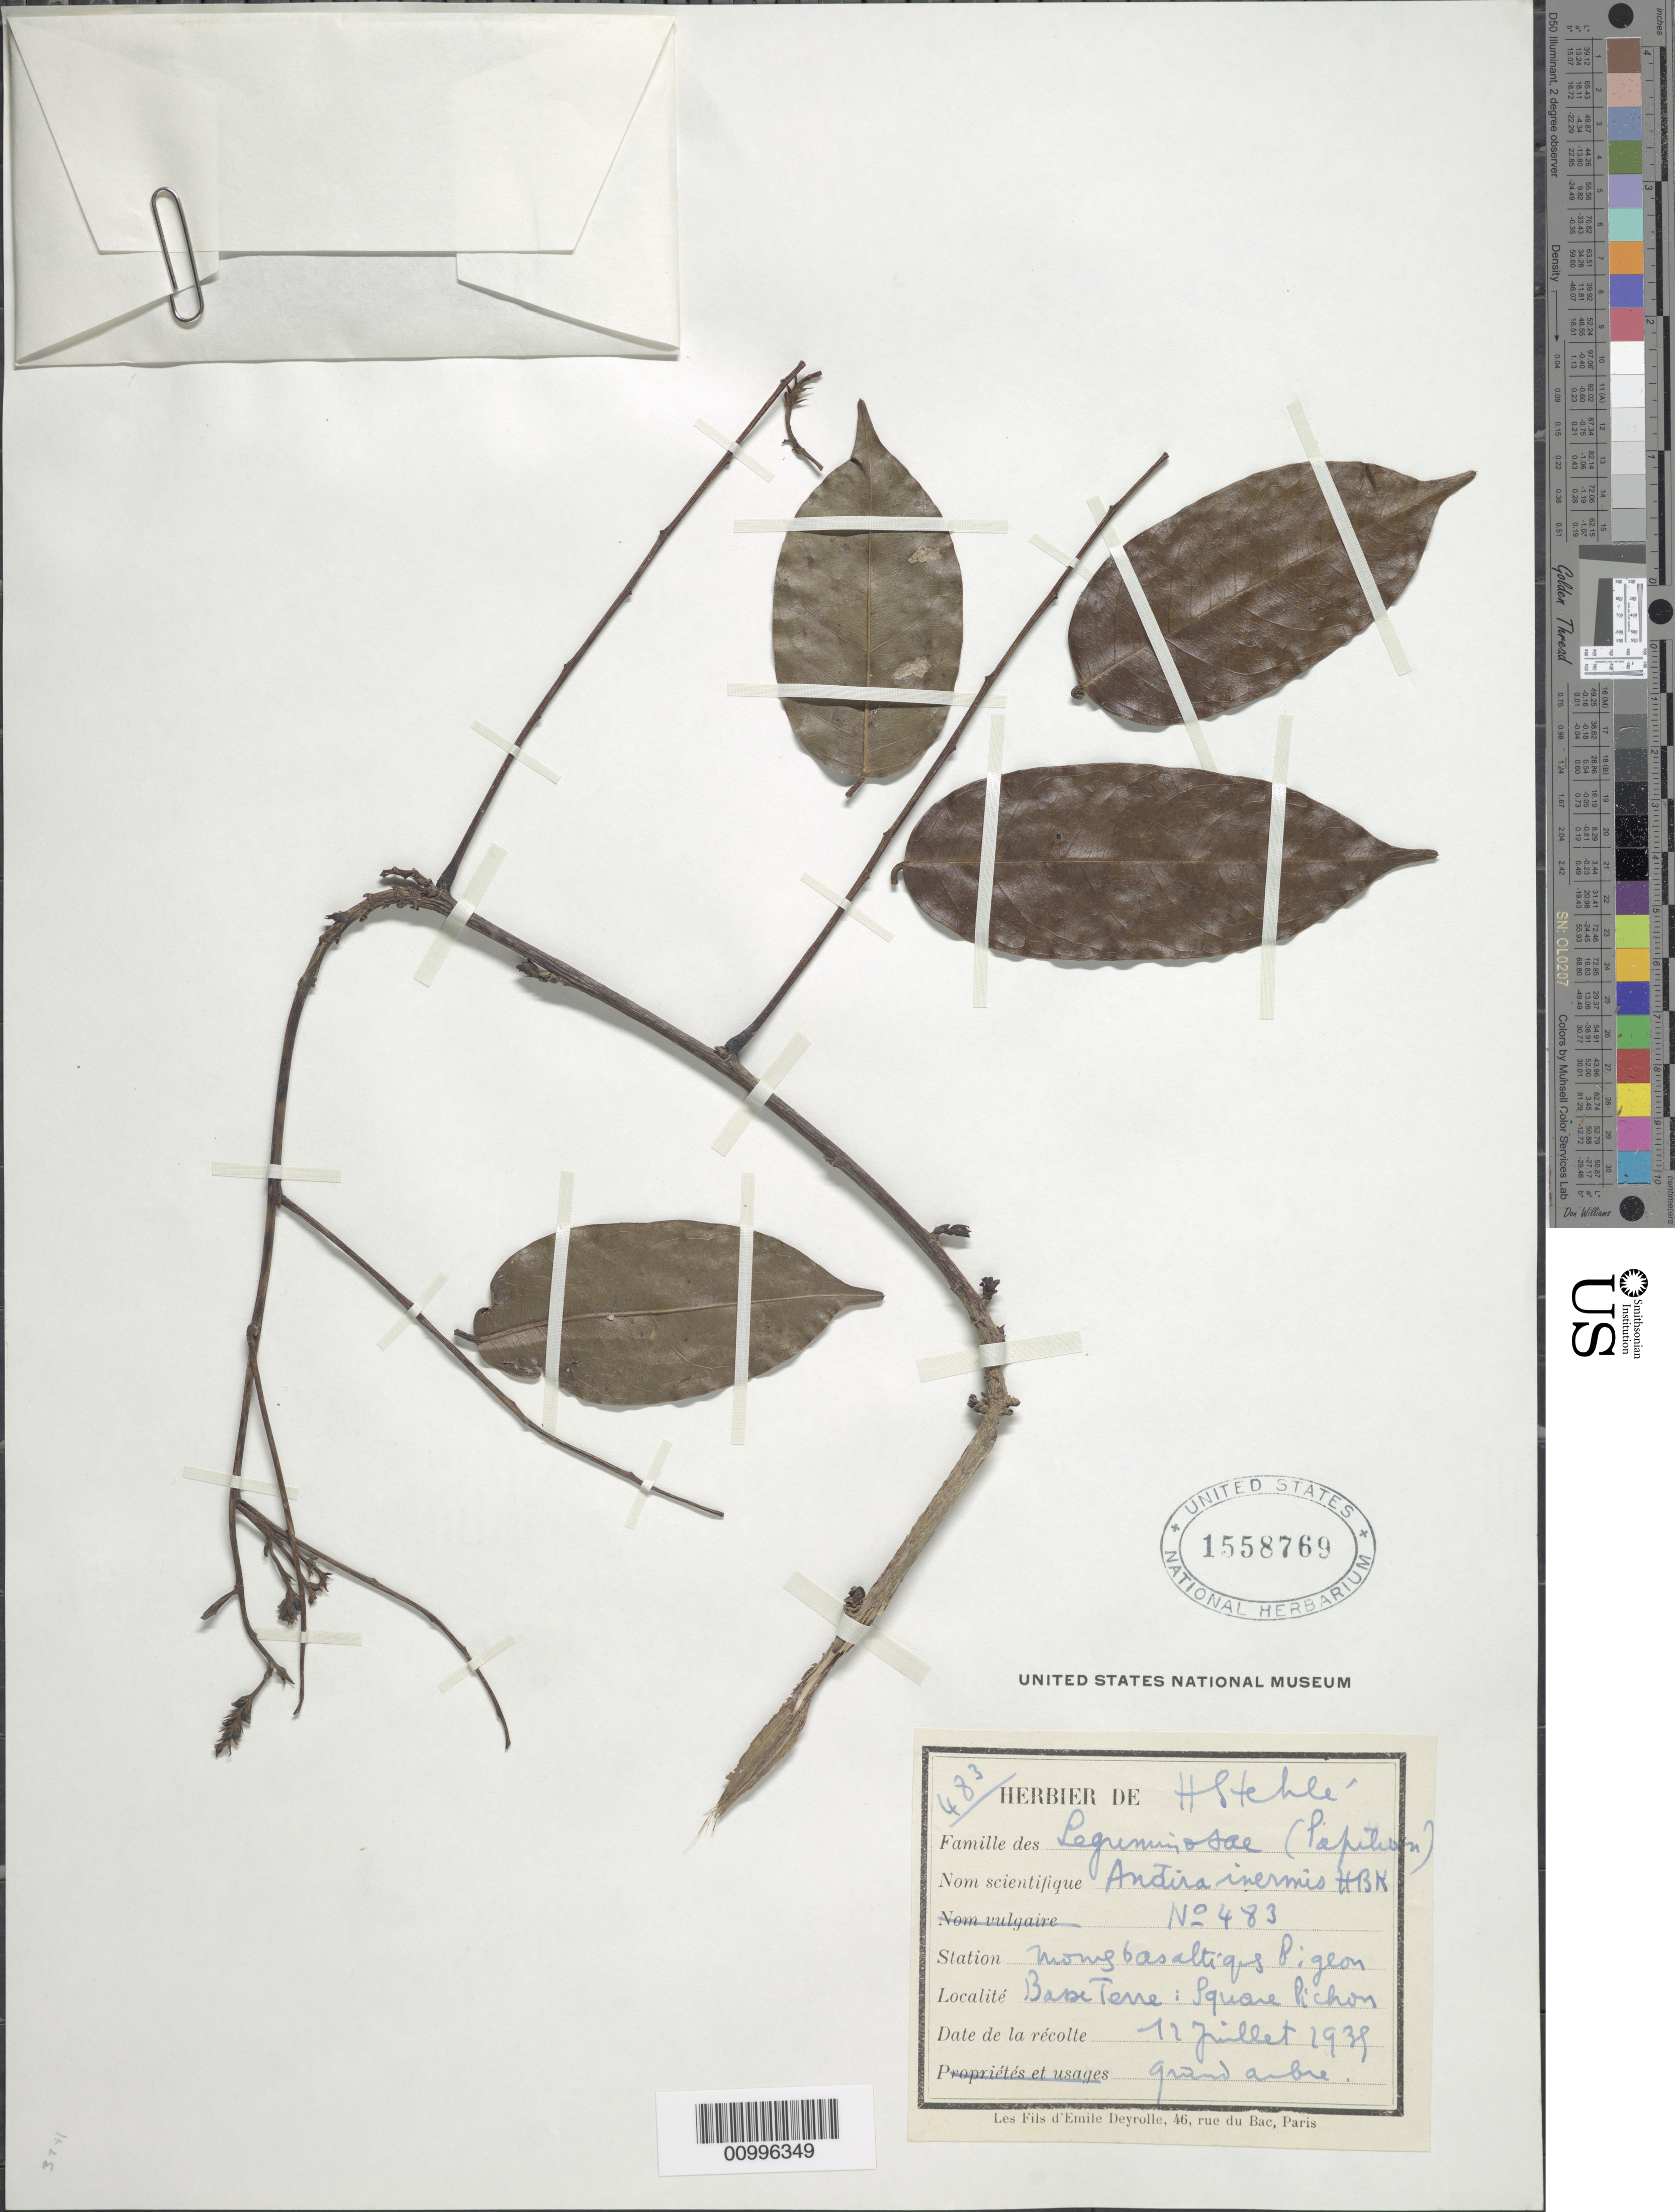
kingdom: Plantae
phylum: Tracheophyta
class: Magnoliopsida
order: Fabales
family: Fabaceae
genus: Andira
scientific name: Andira inermis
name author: (W. Wright) Kunth ex DC.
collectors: H. Stehlé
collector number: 483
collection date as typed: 12 Jul 1938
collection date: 1938-07-12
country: Jamaica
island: Pigeon Island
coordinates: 0 N, 0 E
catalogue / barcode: US 1558769